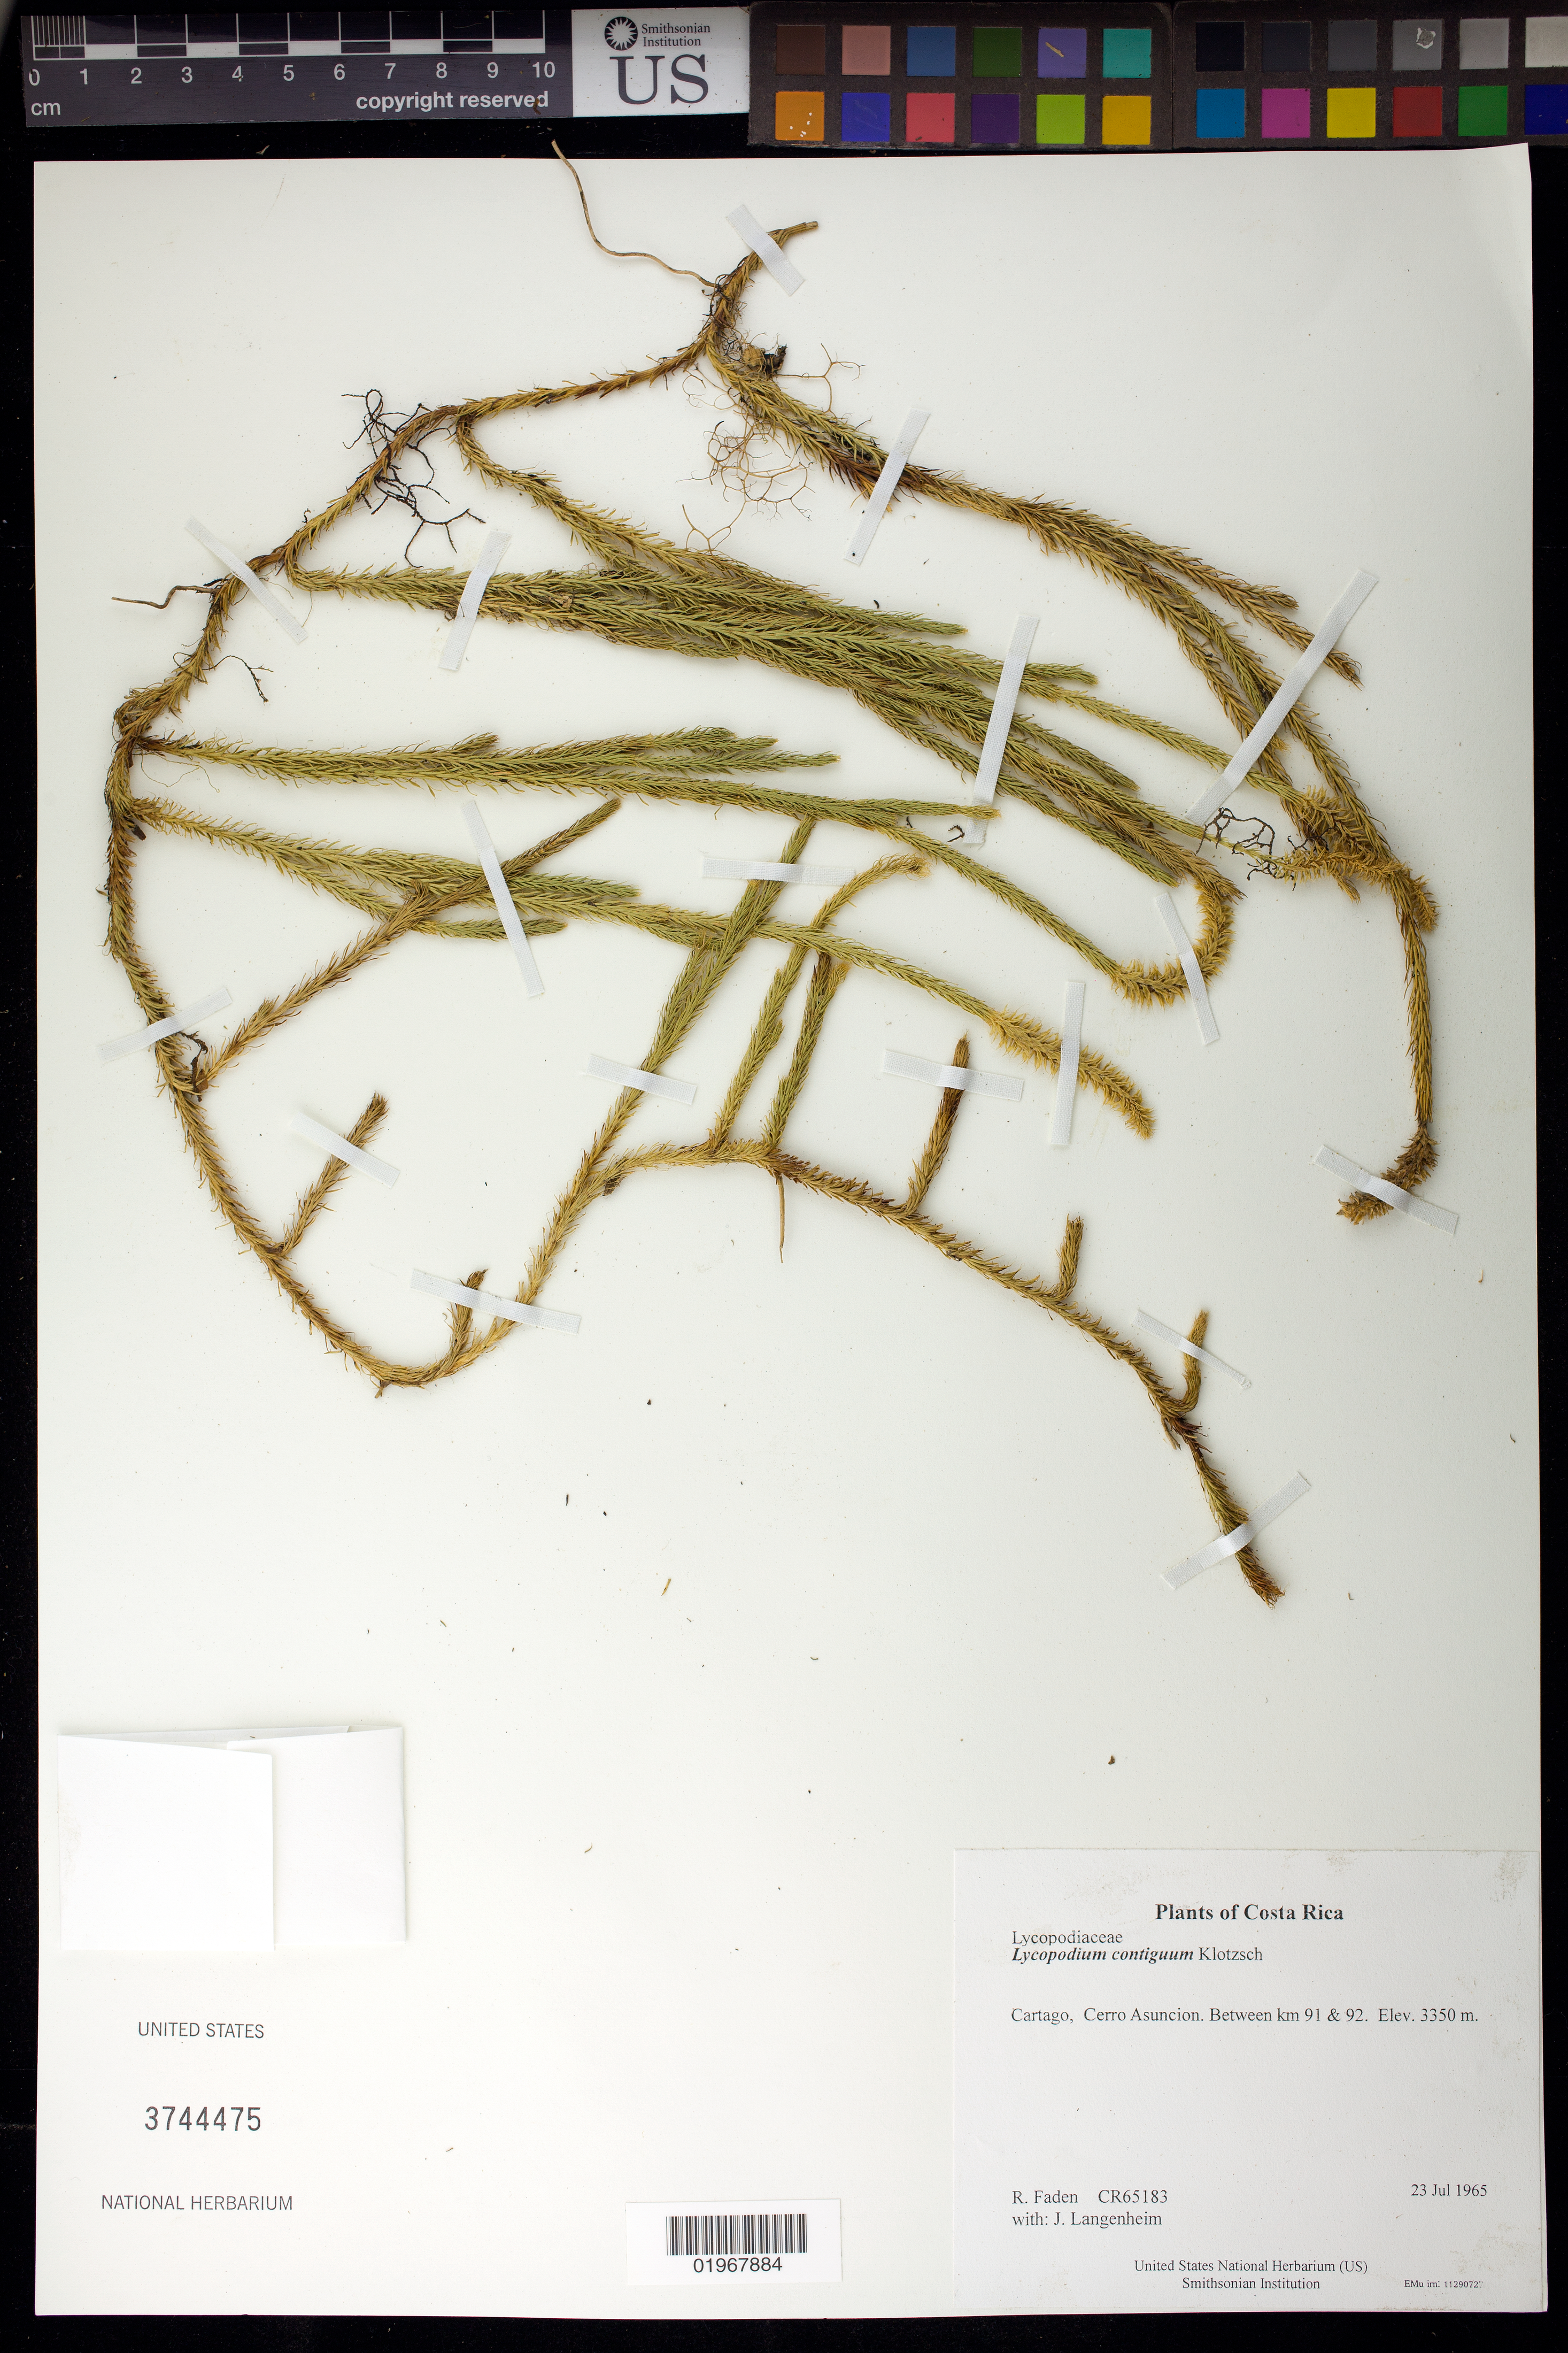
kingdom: Plantae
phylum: Tracheophyta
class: Lycopodiopsida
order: Lycopodiales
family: Lycopodiaceae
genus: Lycopodium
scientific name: Lycopodium clavatum subsp. contiguum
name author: (Klotzsch) B. Øllg.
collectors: R. B. Faden & J. Langenheim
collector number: CR65183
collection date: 1965-07-23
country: Costa Rica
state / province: Cartago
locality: Cerro Asuncion. Between km 91 & 92.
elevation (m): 3350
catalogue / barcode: US 3744475